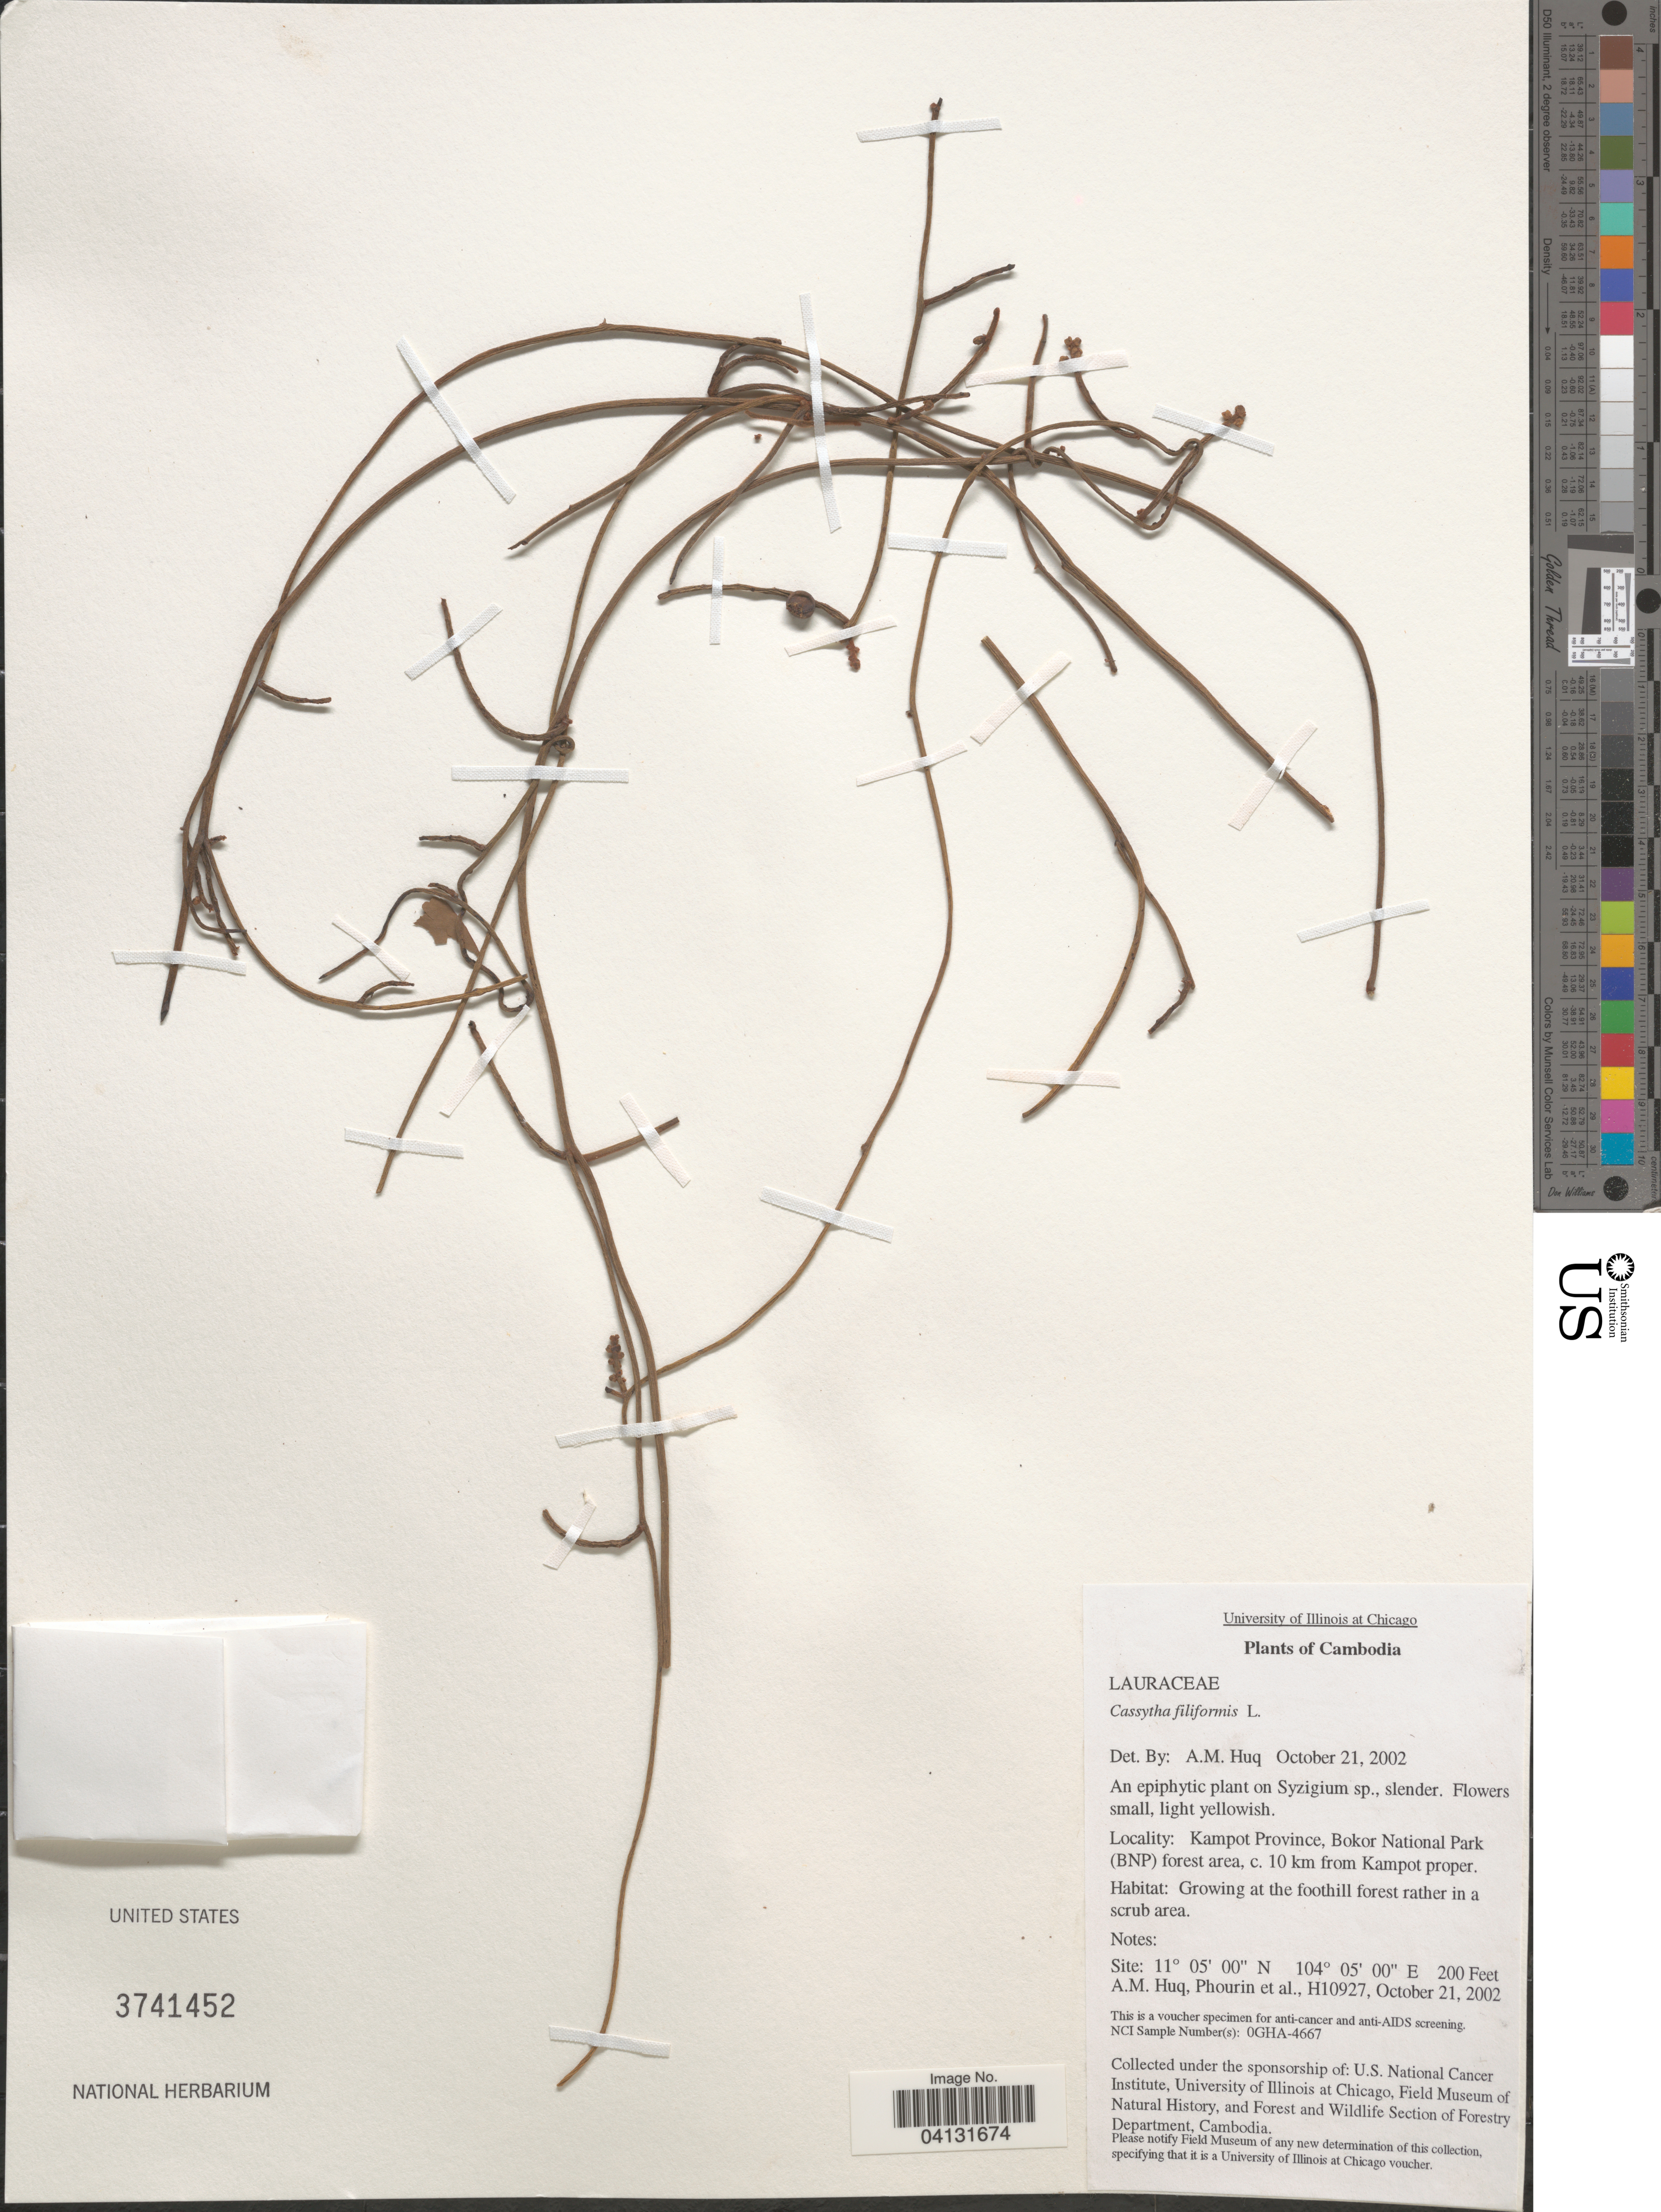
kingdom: Plantae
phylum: Tracheophyta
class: Magnoliopsida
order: Laurales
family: Lauraceae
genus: Cassytha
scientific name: Cassytha filiformis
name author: L.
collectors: A. M. Huq, -- Phourin & et al.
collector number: H10927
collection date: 2002-10-21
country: Cambodia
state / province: Kâmpât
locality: Kampot Province, Bokor National Park (BNP) forest area, c. 10 km from Kampot proper.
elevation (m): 61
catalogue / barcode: US 3741452